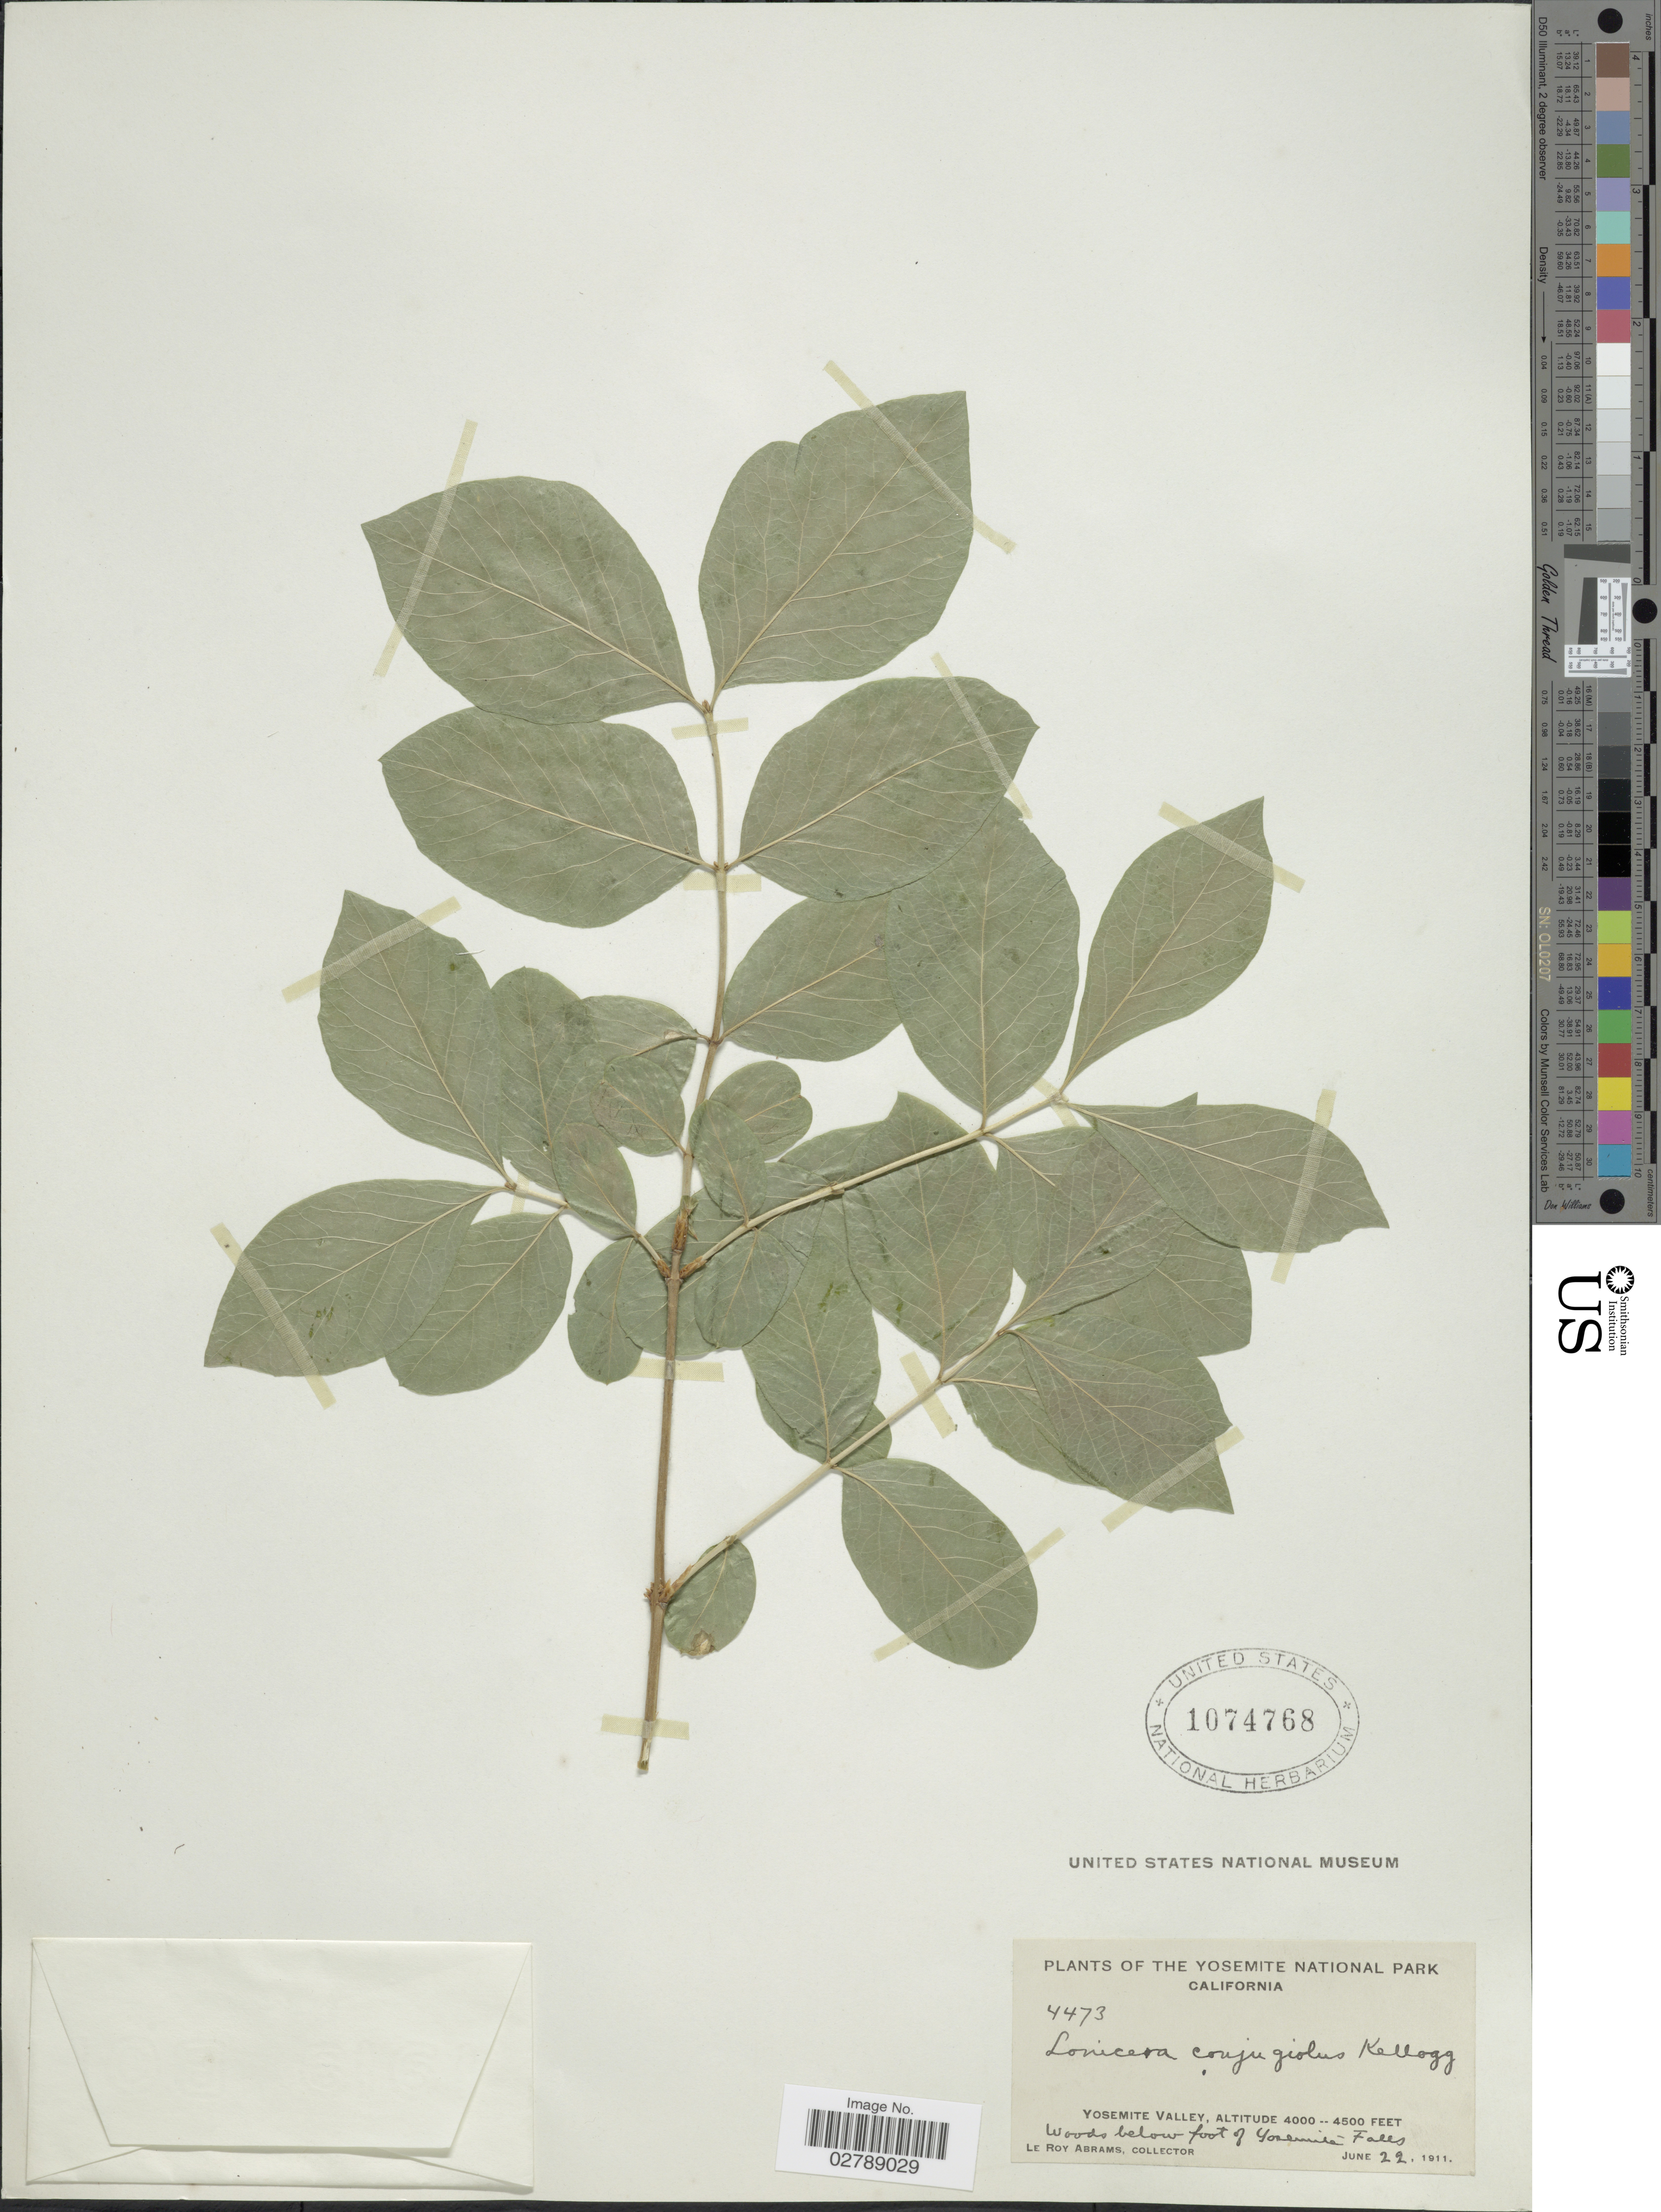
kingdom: Plantae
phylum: Tracheophyta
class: Magnoliopsida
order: Dipsacales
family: Caprifoliaceae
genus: Lonicera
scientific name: Lonicera conjugialis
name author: Kellogg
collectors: L. Abrams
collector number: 4473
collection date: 1911-06-22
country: United States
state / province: California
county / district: Mariposa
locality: Yosemite Valley. Woods below foot of Yosemite Falls.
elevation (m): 1219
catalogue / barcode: US 1074768